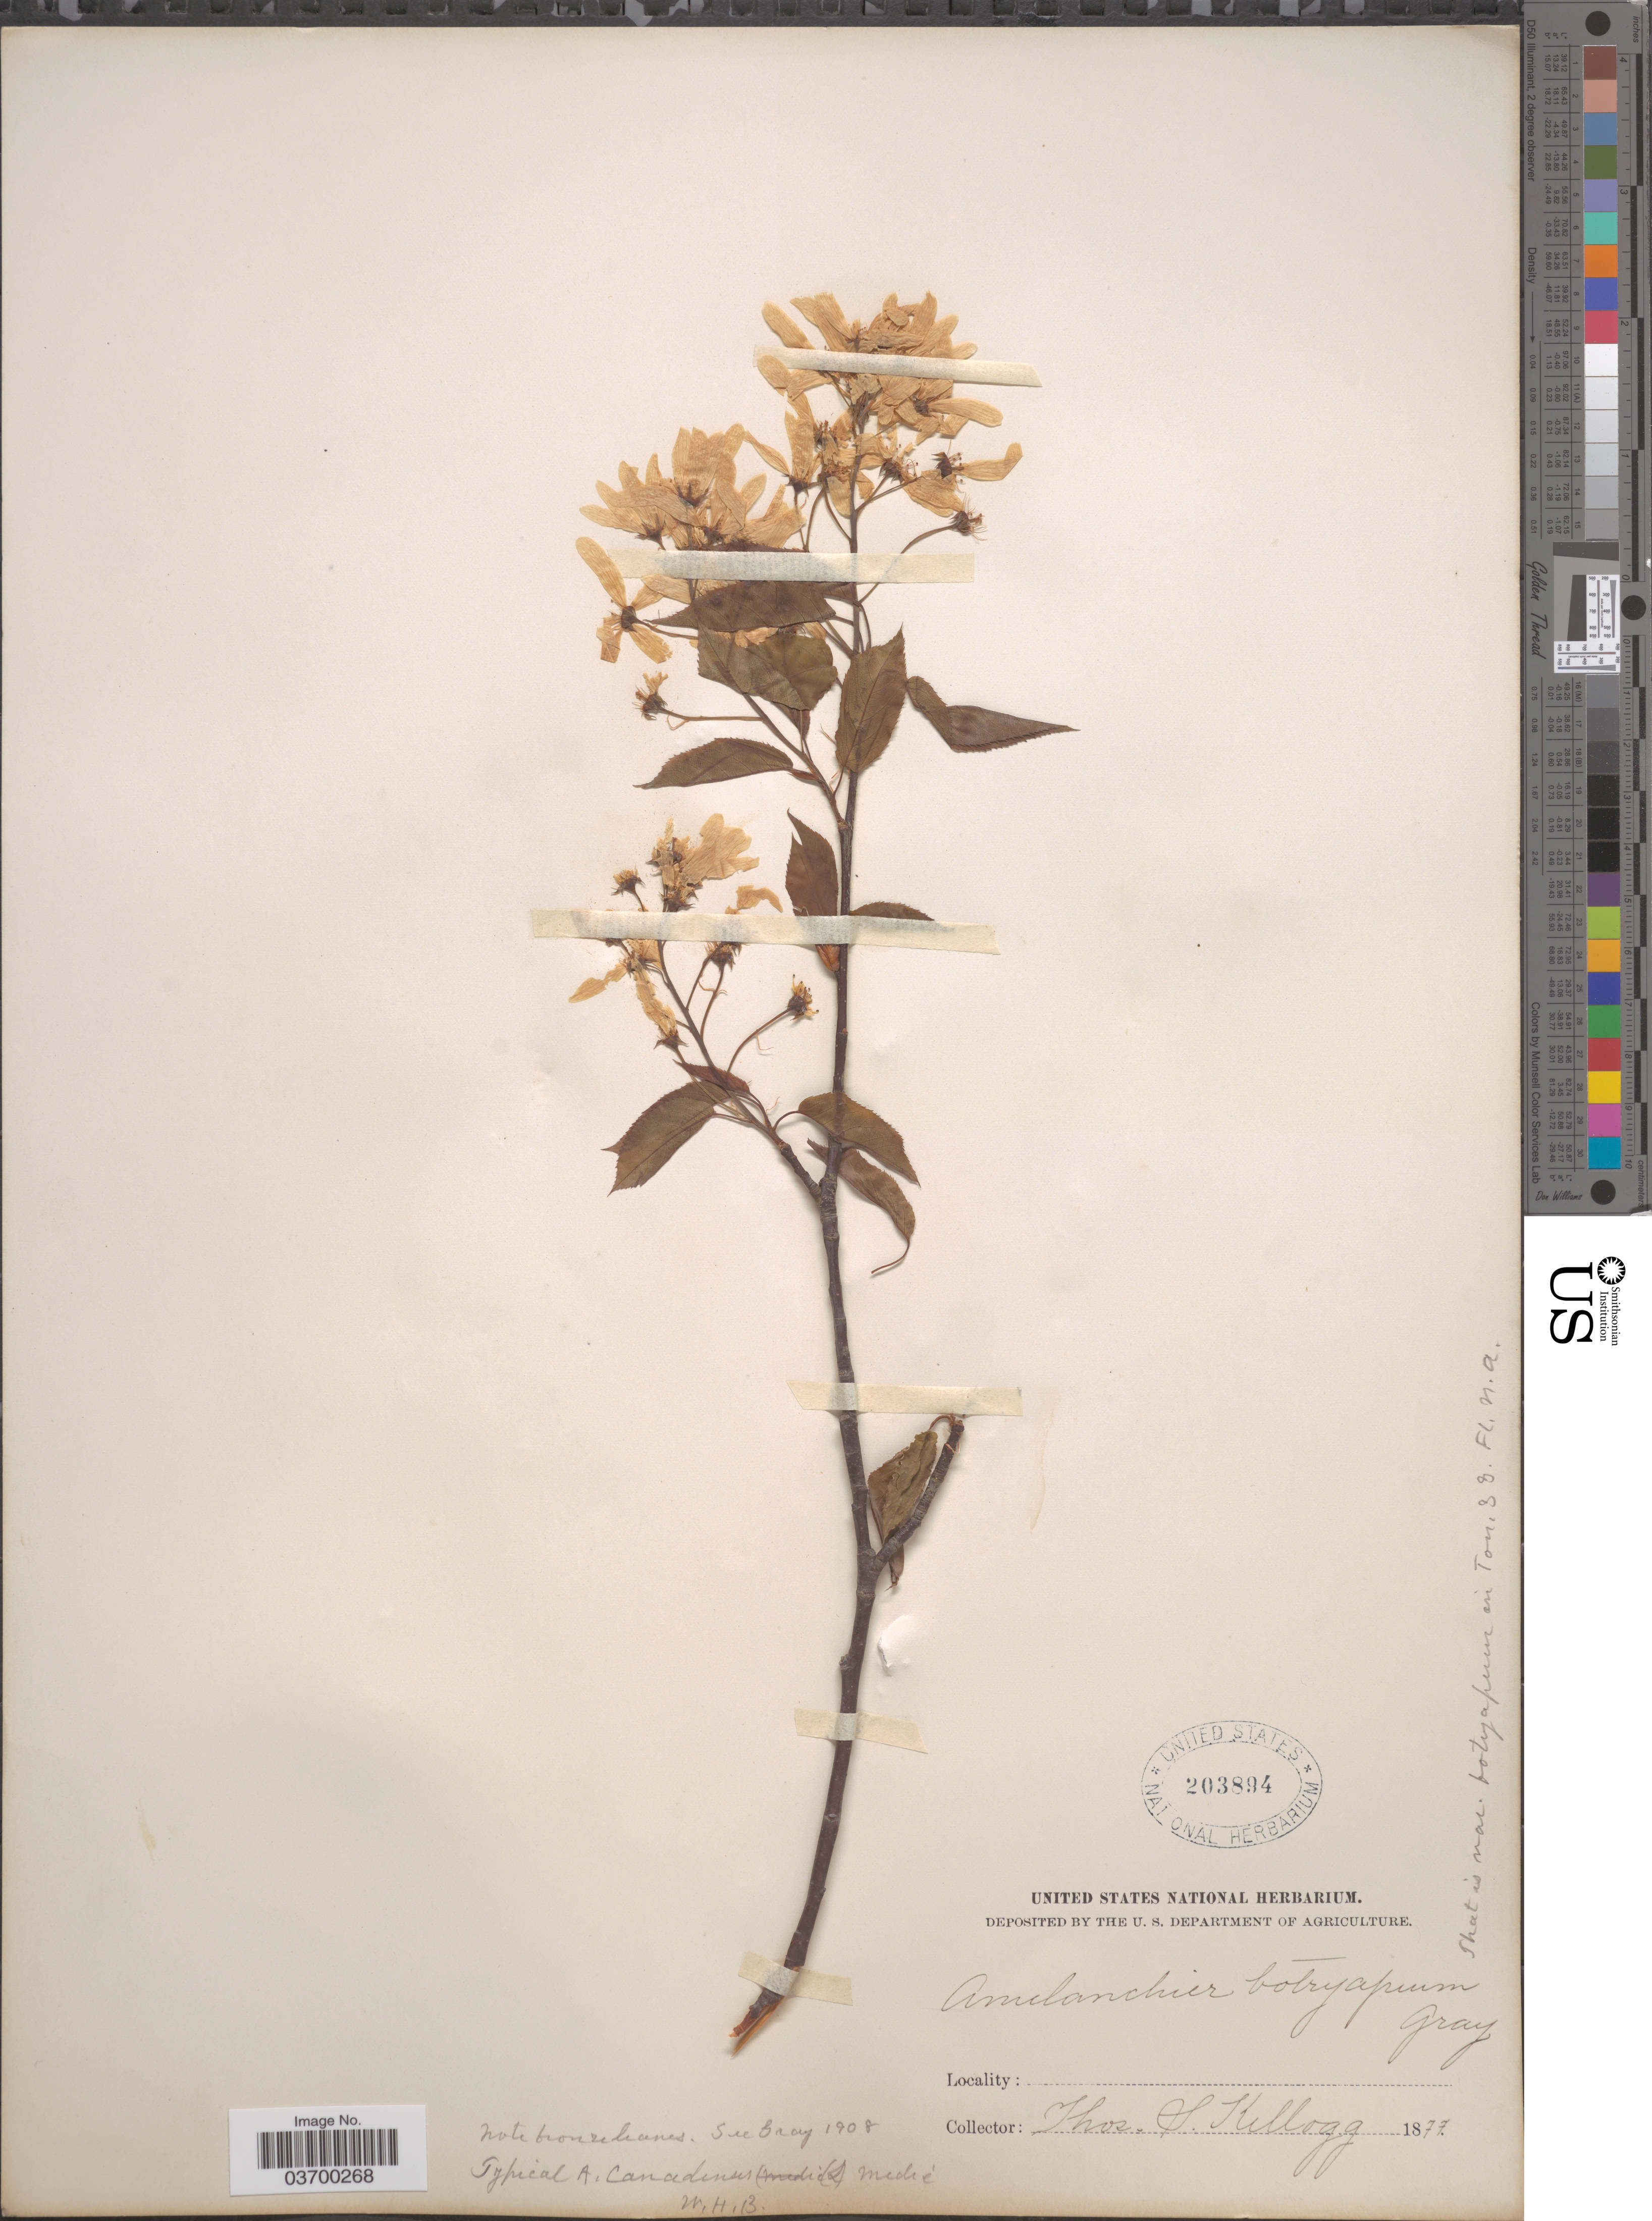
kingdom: Plantae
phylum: Tracheophyta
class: Magnoliopsida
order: Rosales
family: Rosaceae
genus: Amelanchier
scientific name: Amelanchier botryapium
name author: DC.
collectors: T. S. Kellogg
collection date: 1877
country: United States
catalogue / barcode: US 203894